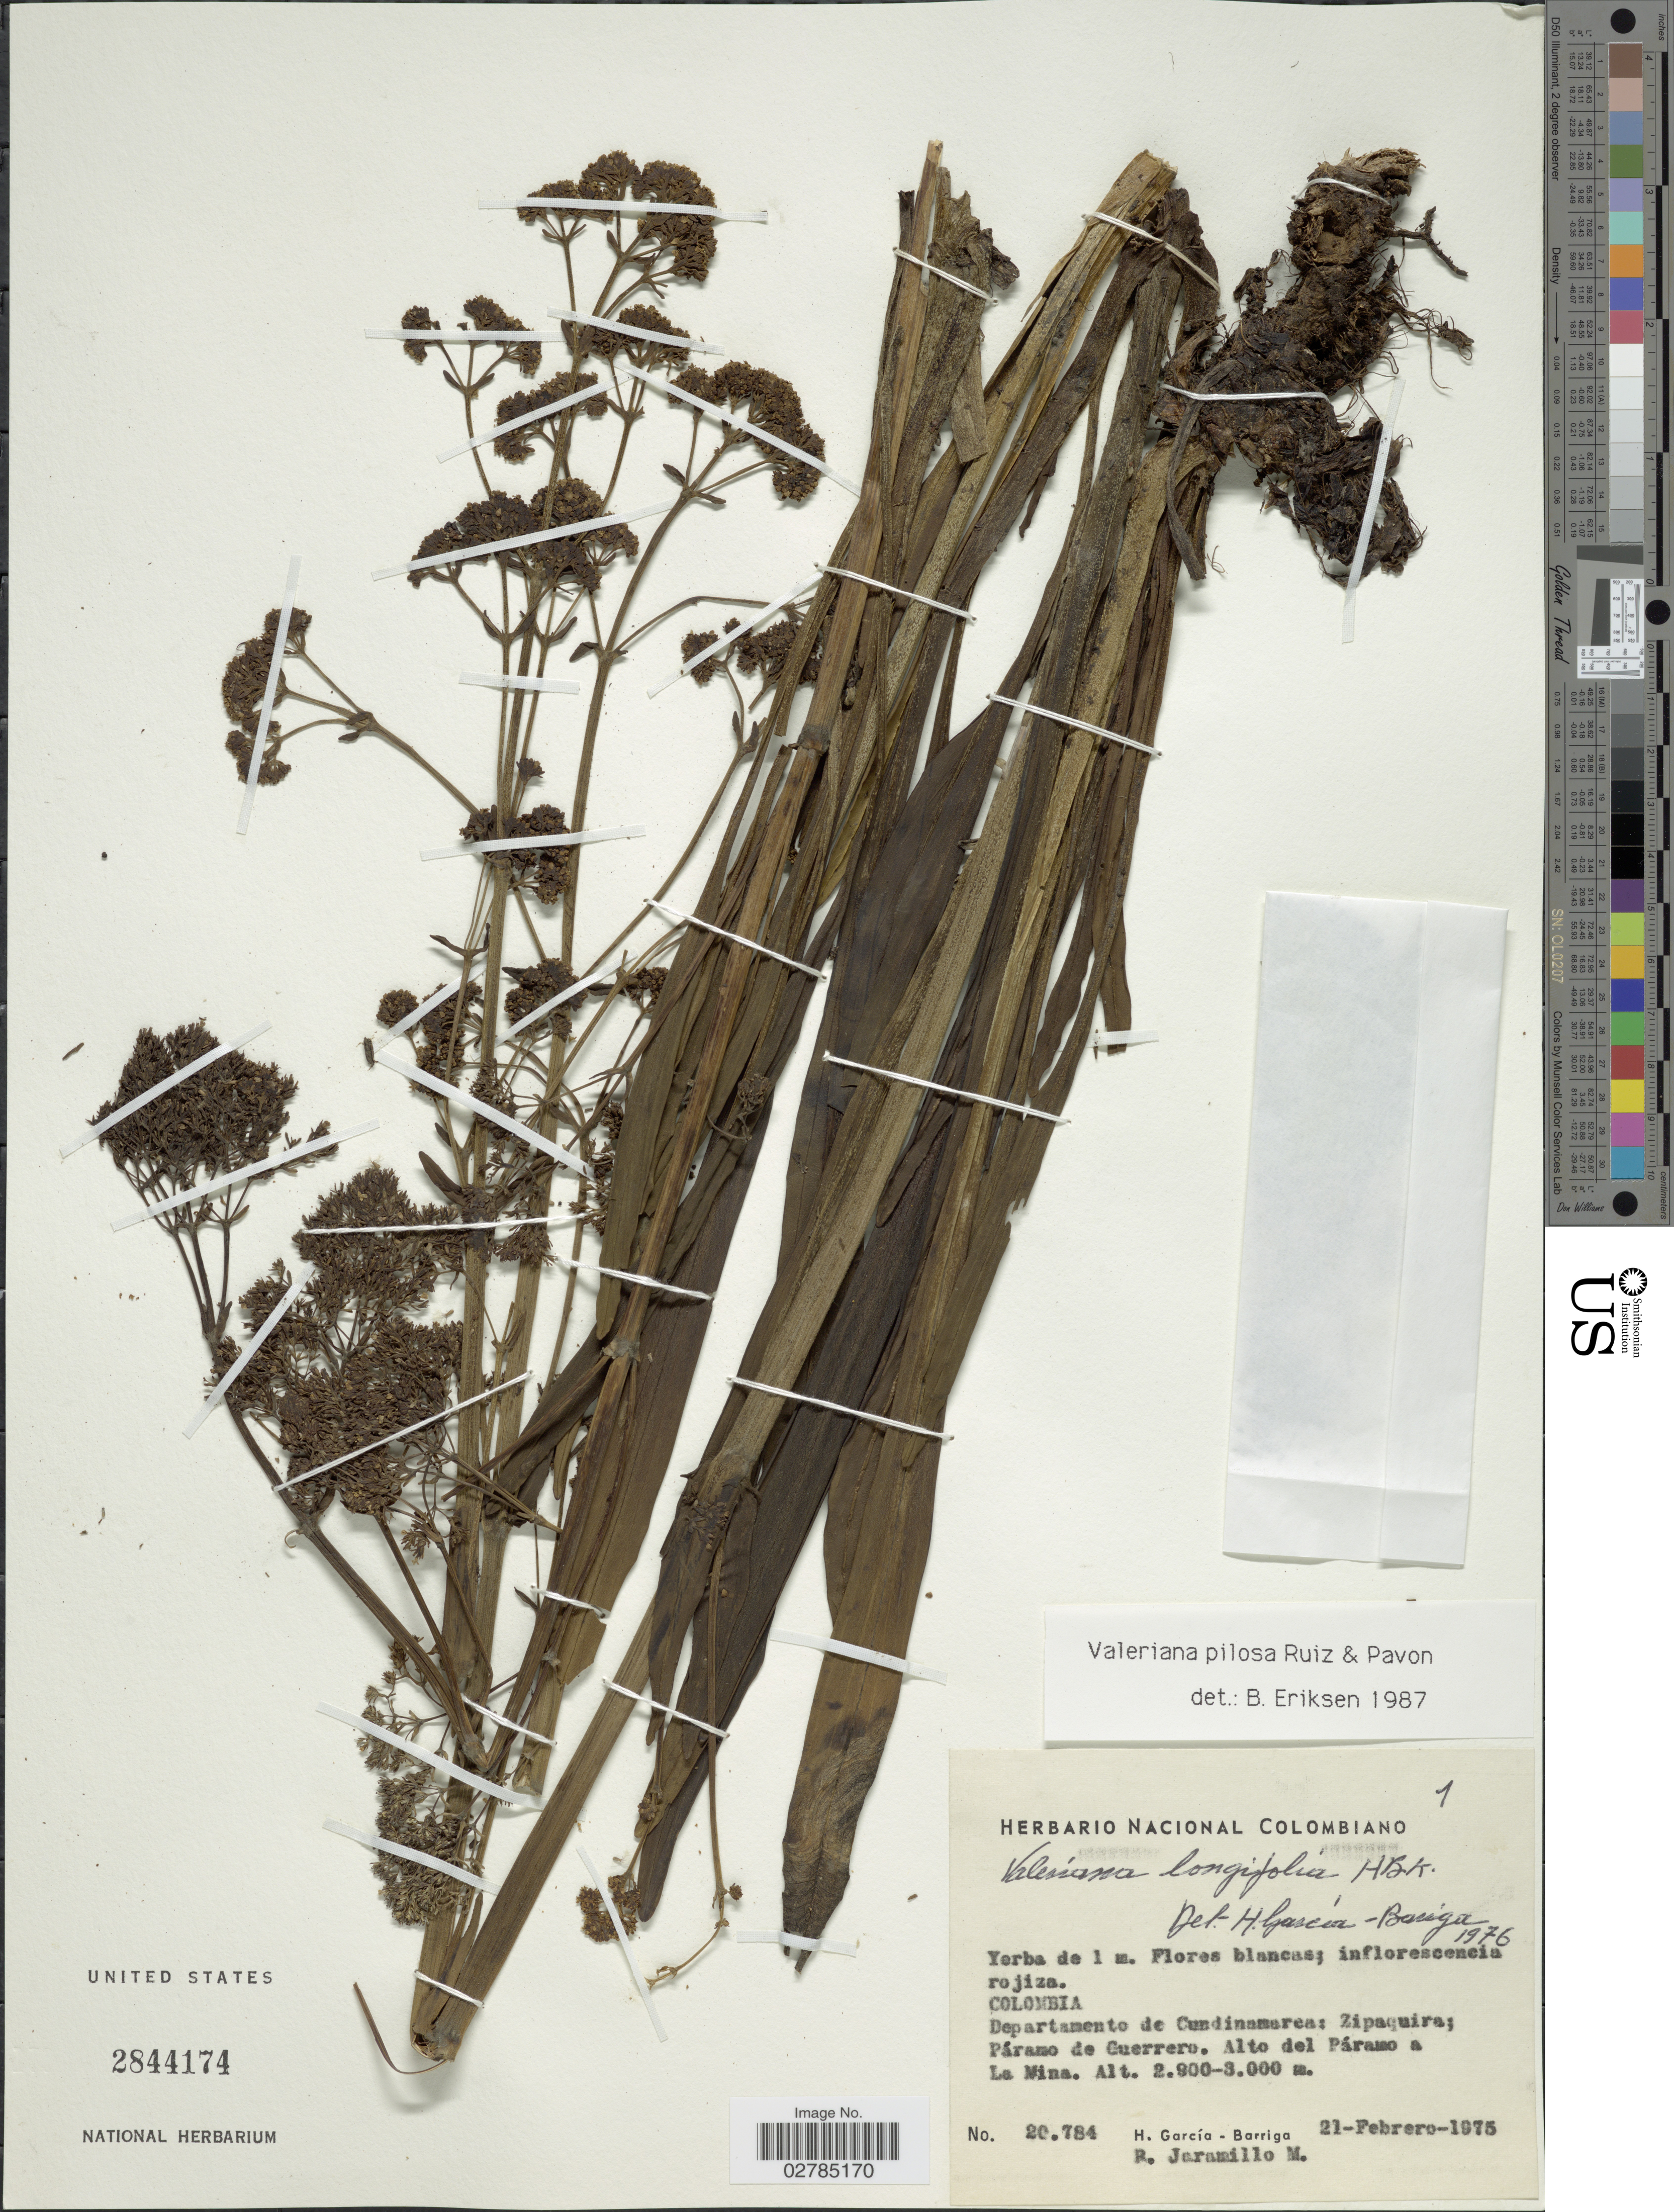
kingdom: Plantae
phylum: Tracheophyta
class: Magnoliopsida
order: Dipsacales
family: Caprifoliaceae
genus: Valeriana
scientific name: Valeriana pilosa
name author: Ruiz & Pav.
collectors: H. García Barriga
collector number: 20784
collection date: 1975-02-21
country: Colombia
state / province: Cundinamarca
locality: Departamento de Cundinamarca, Zipaquira, Párano de Guerrero, Alto del Párano a La Mina.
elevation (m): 2900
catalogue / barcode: US 2844174